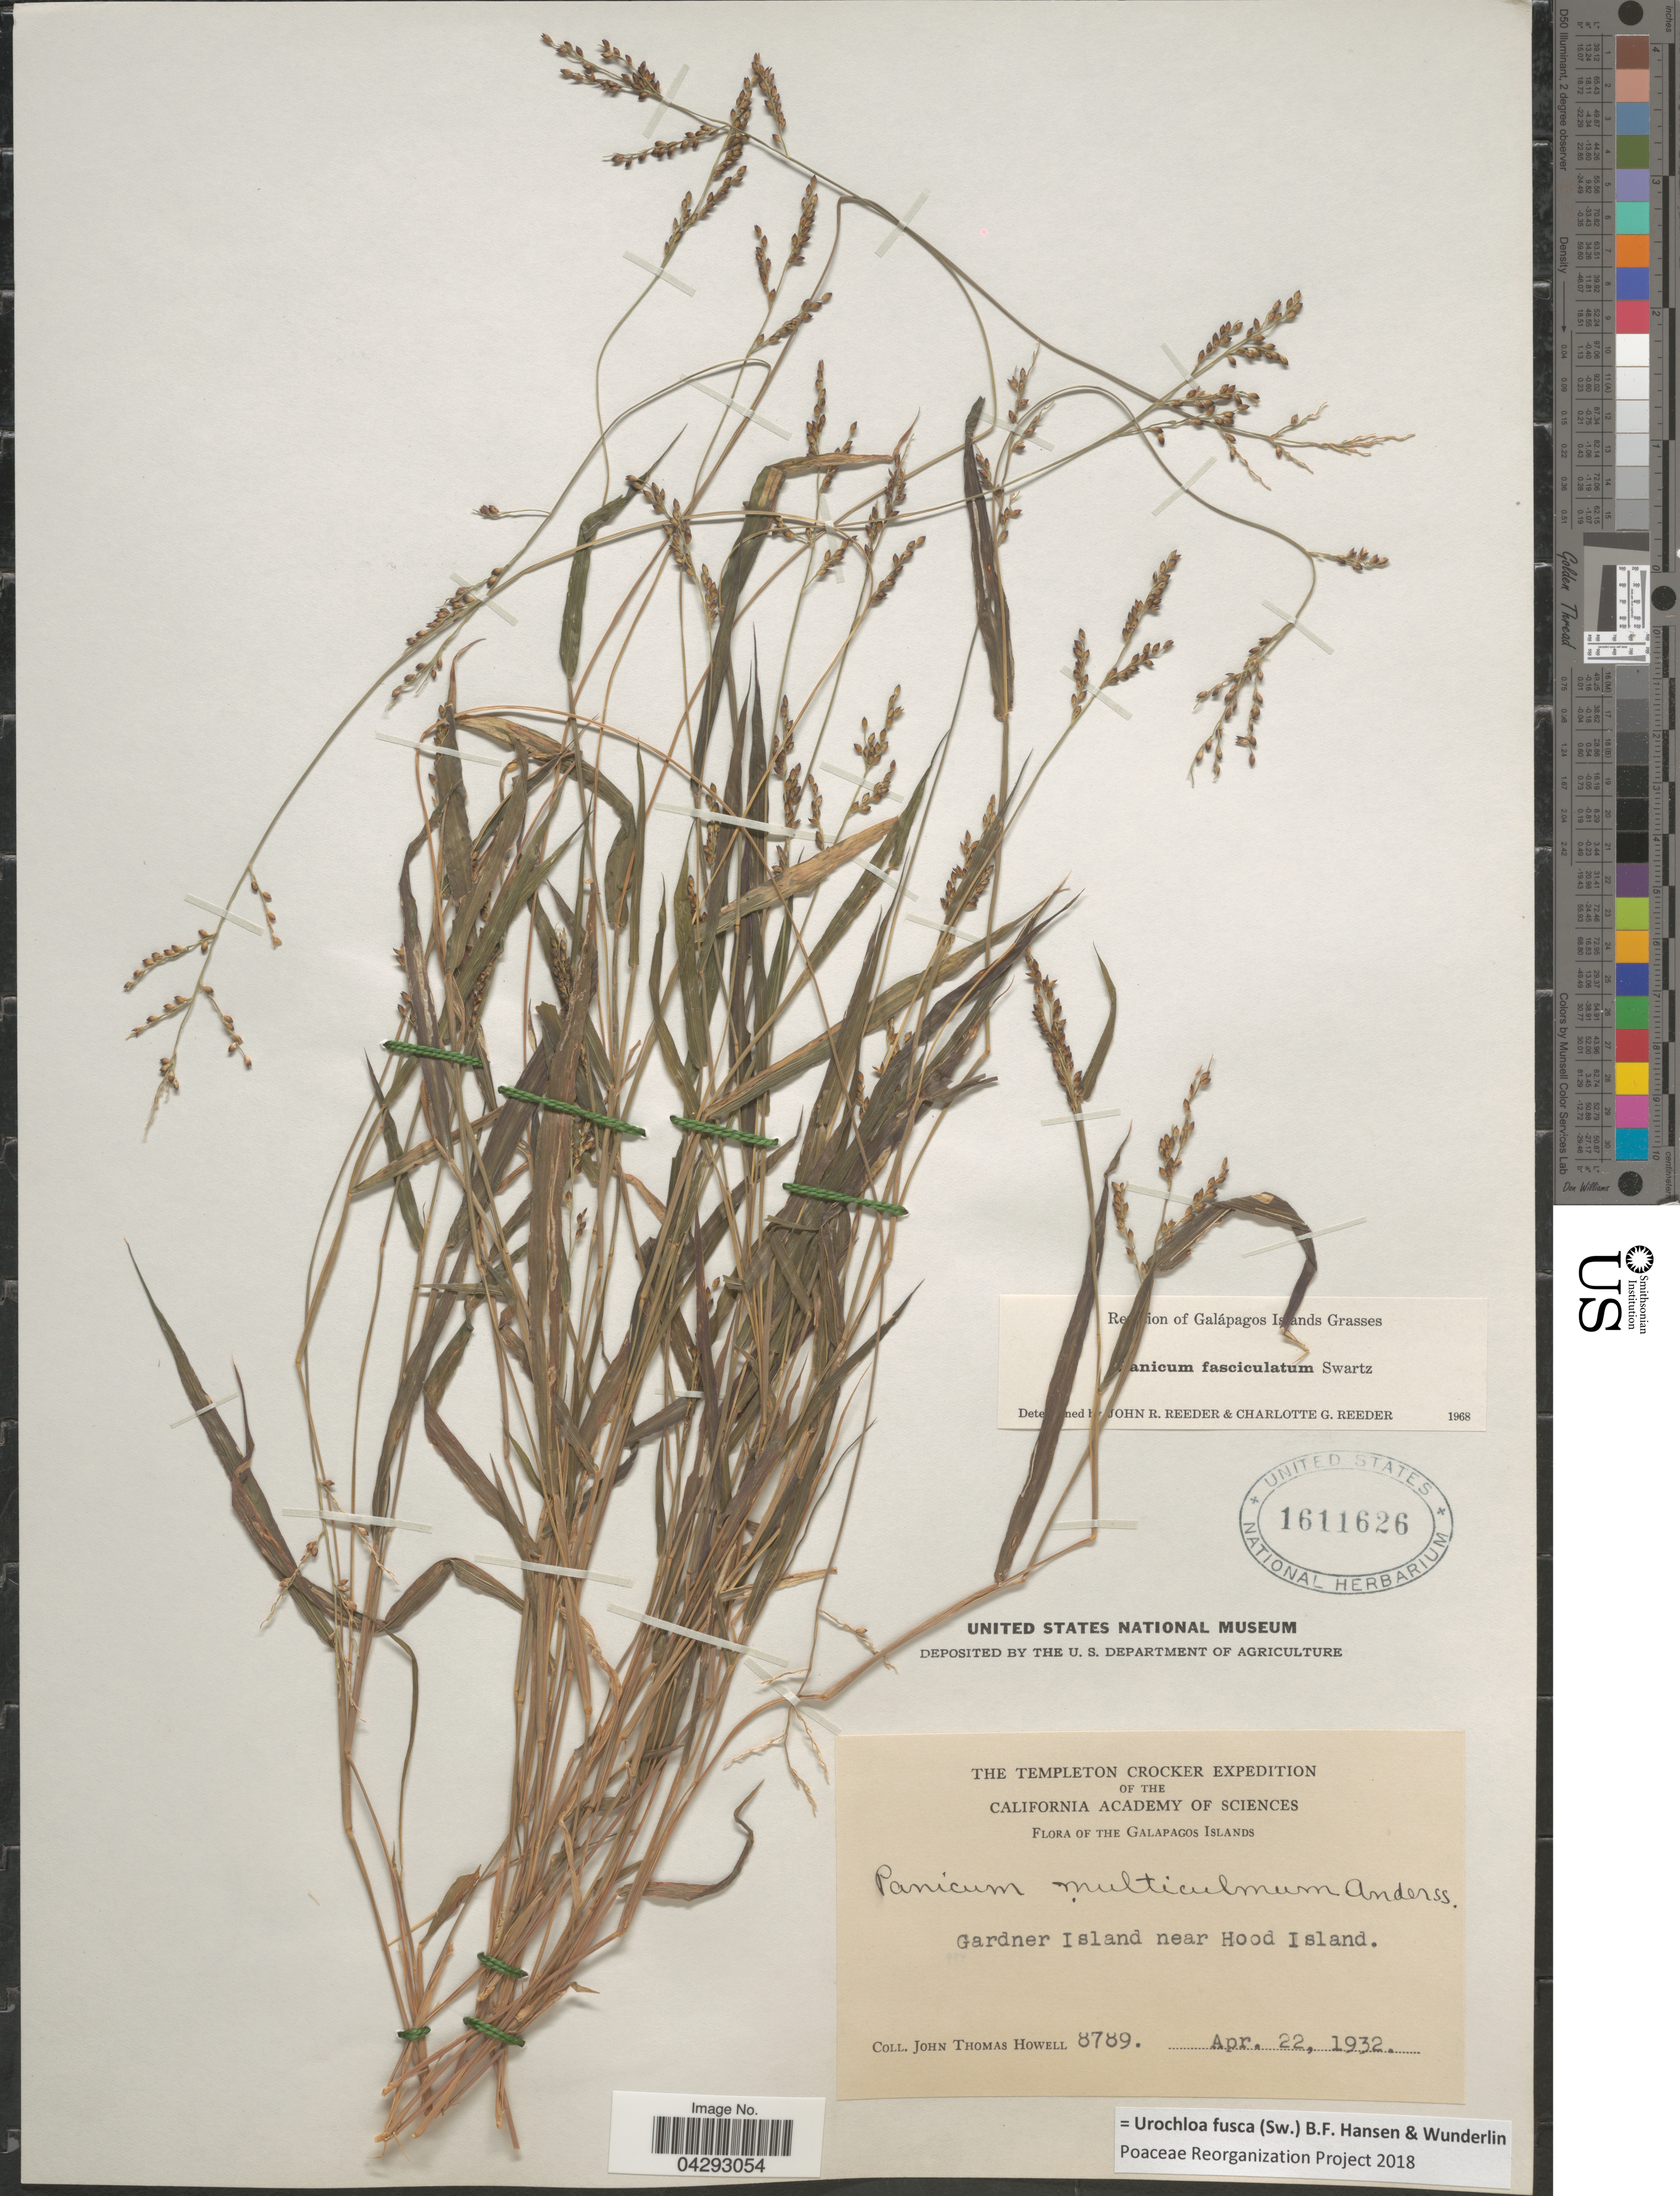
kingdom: Plantae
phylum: Tracheophyta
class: Liliopsida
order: Poales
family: Poaceae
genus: Urochloa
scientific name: Urochloa fusca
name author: (Sw.) B.F. Hansen & Wunderlin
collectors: J. T. Howell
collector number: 8789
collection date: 1932-04-22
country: Ecuador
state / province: Colón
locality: The Templeton Crocker Expedition of the California Academy of Sciences. Galapagos Islands. Gardner Island near Hood Island.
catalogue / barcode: US 1611626